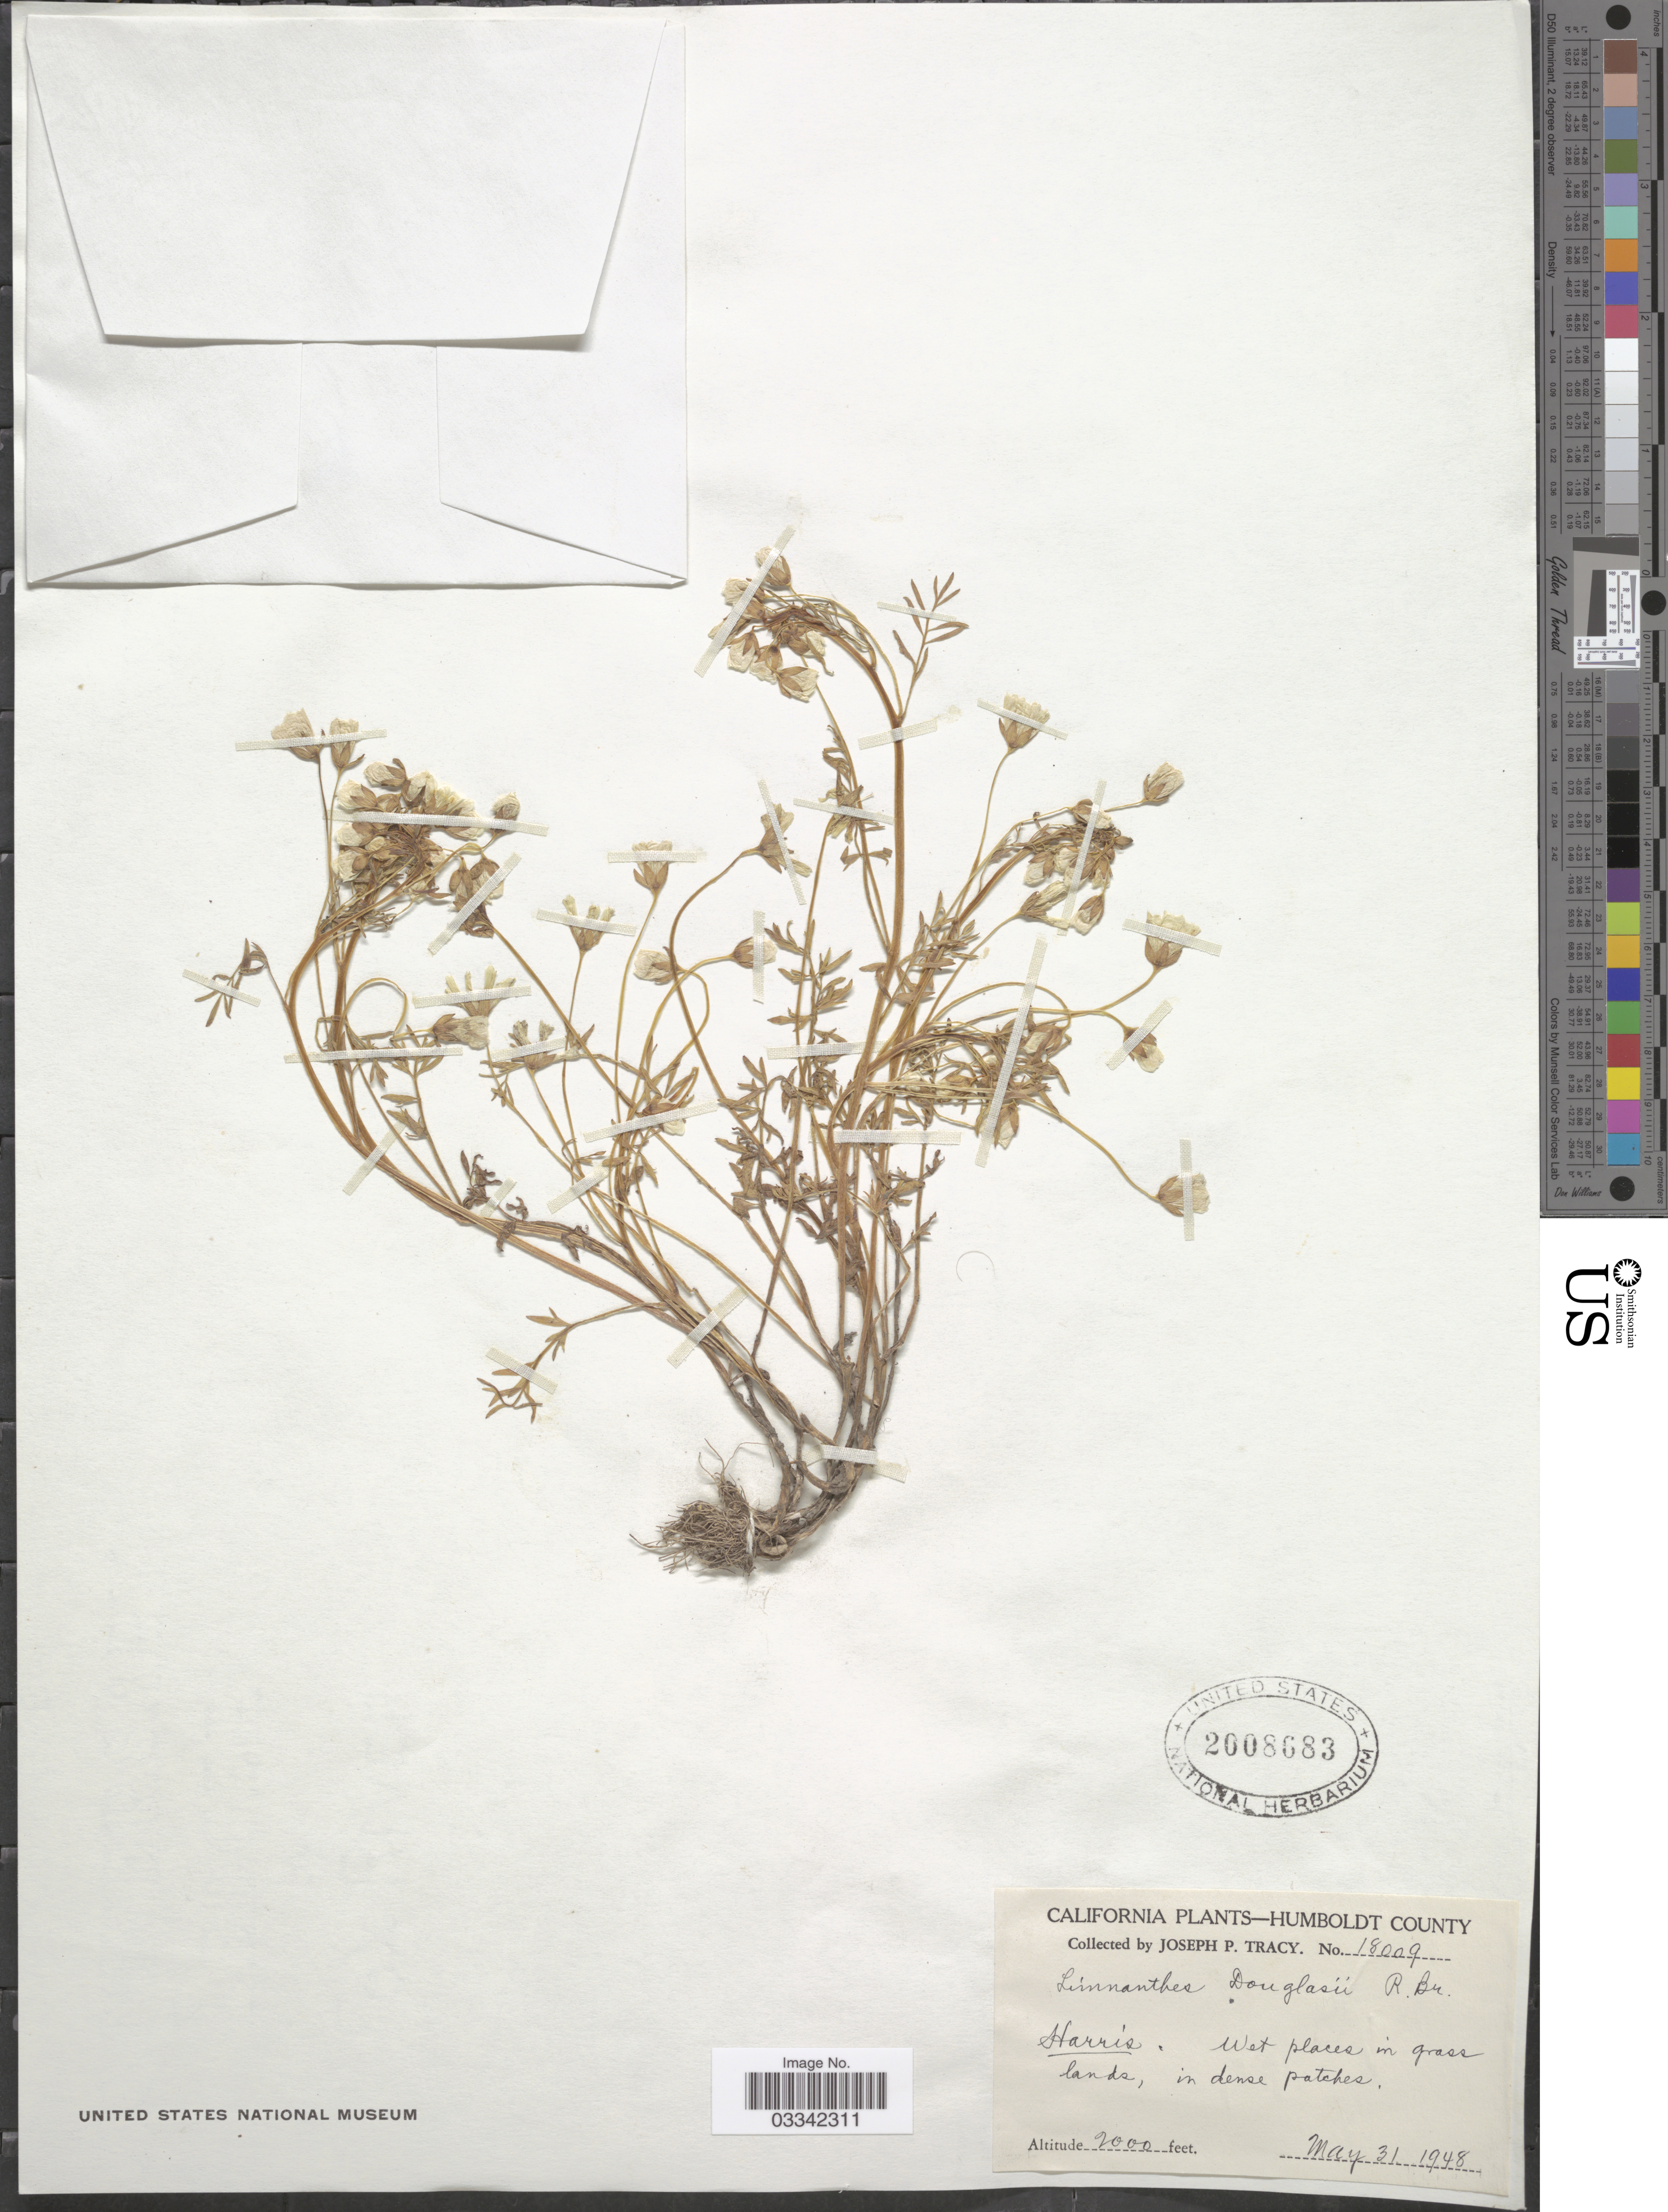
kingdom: Plantae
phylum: Tracheophyta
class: Magnoliopsida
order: Brassicales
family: Limnanthaceae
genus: Limnanthes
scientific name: Limnanthes douglasii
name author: R. Br.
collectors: J. Tracy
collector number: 18009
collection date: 1948-05-31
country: United States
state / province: California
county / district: Humboldt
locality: Humboldt County. Harris.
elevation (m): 610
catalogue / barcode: US 2008683